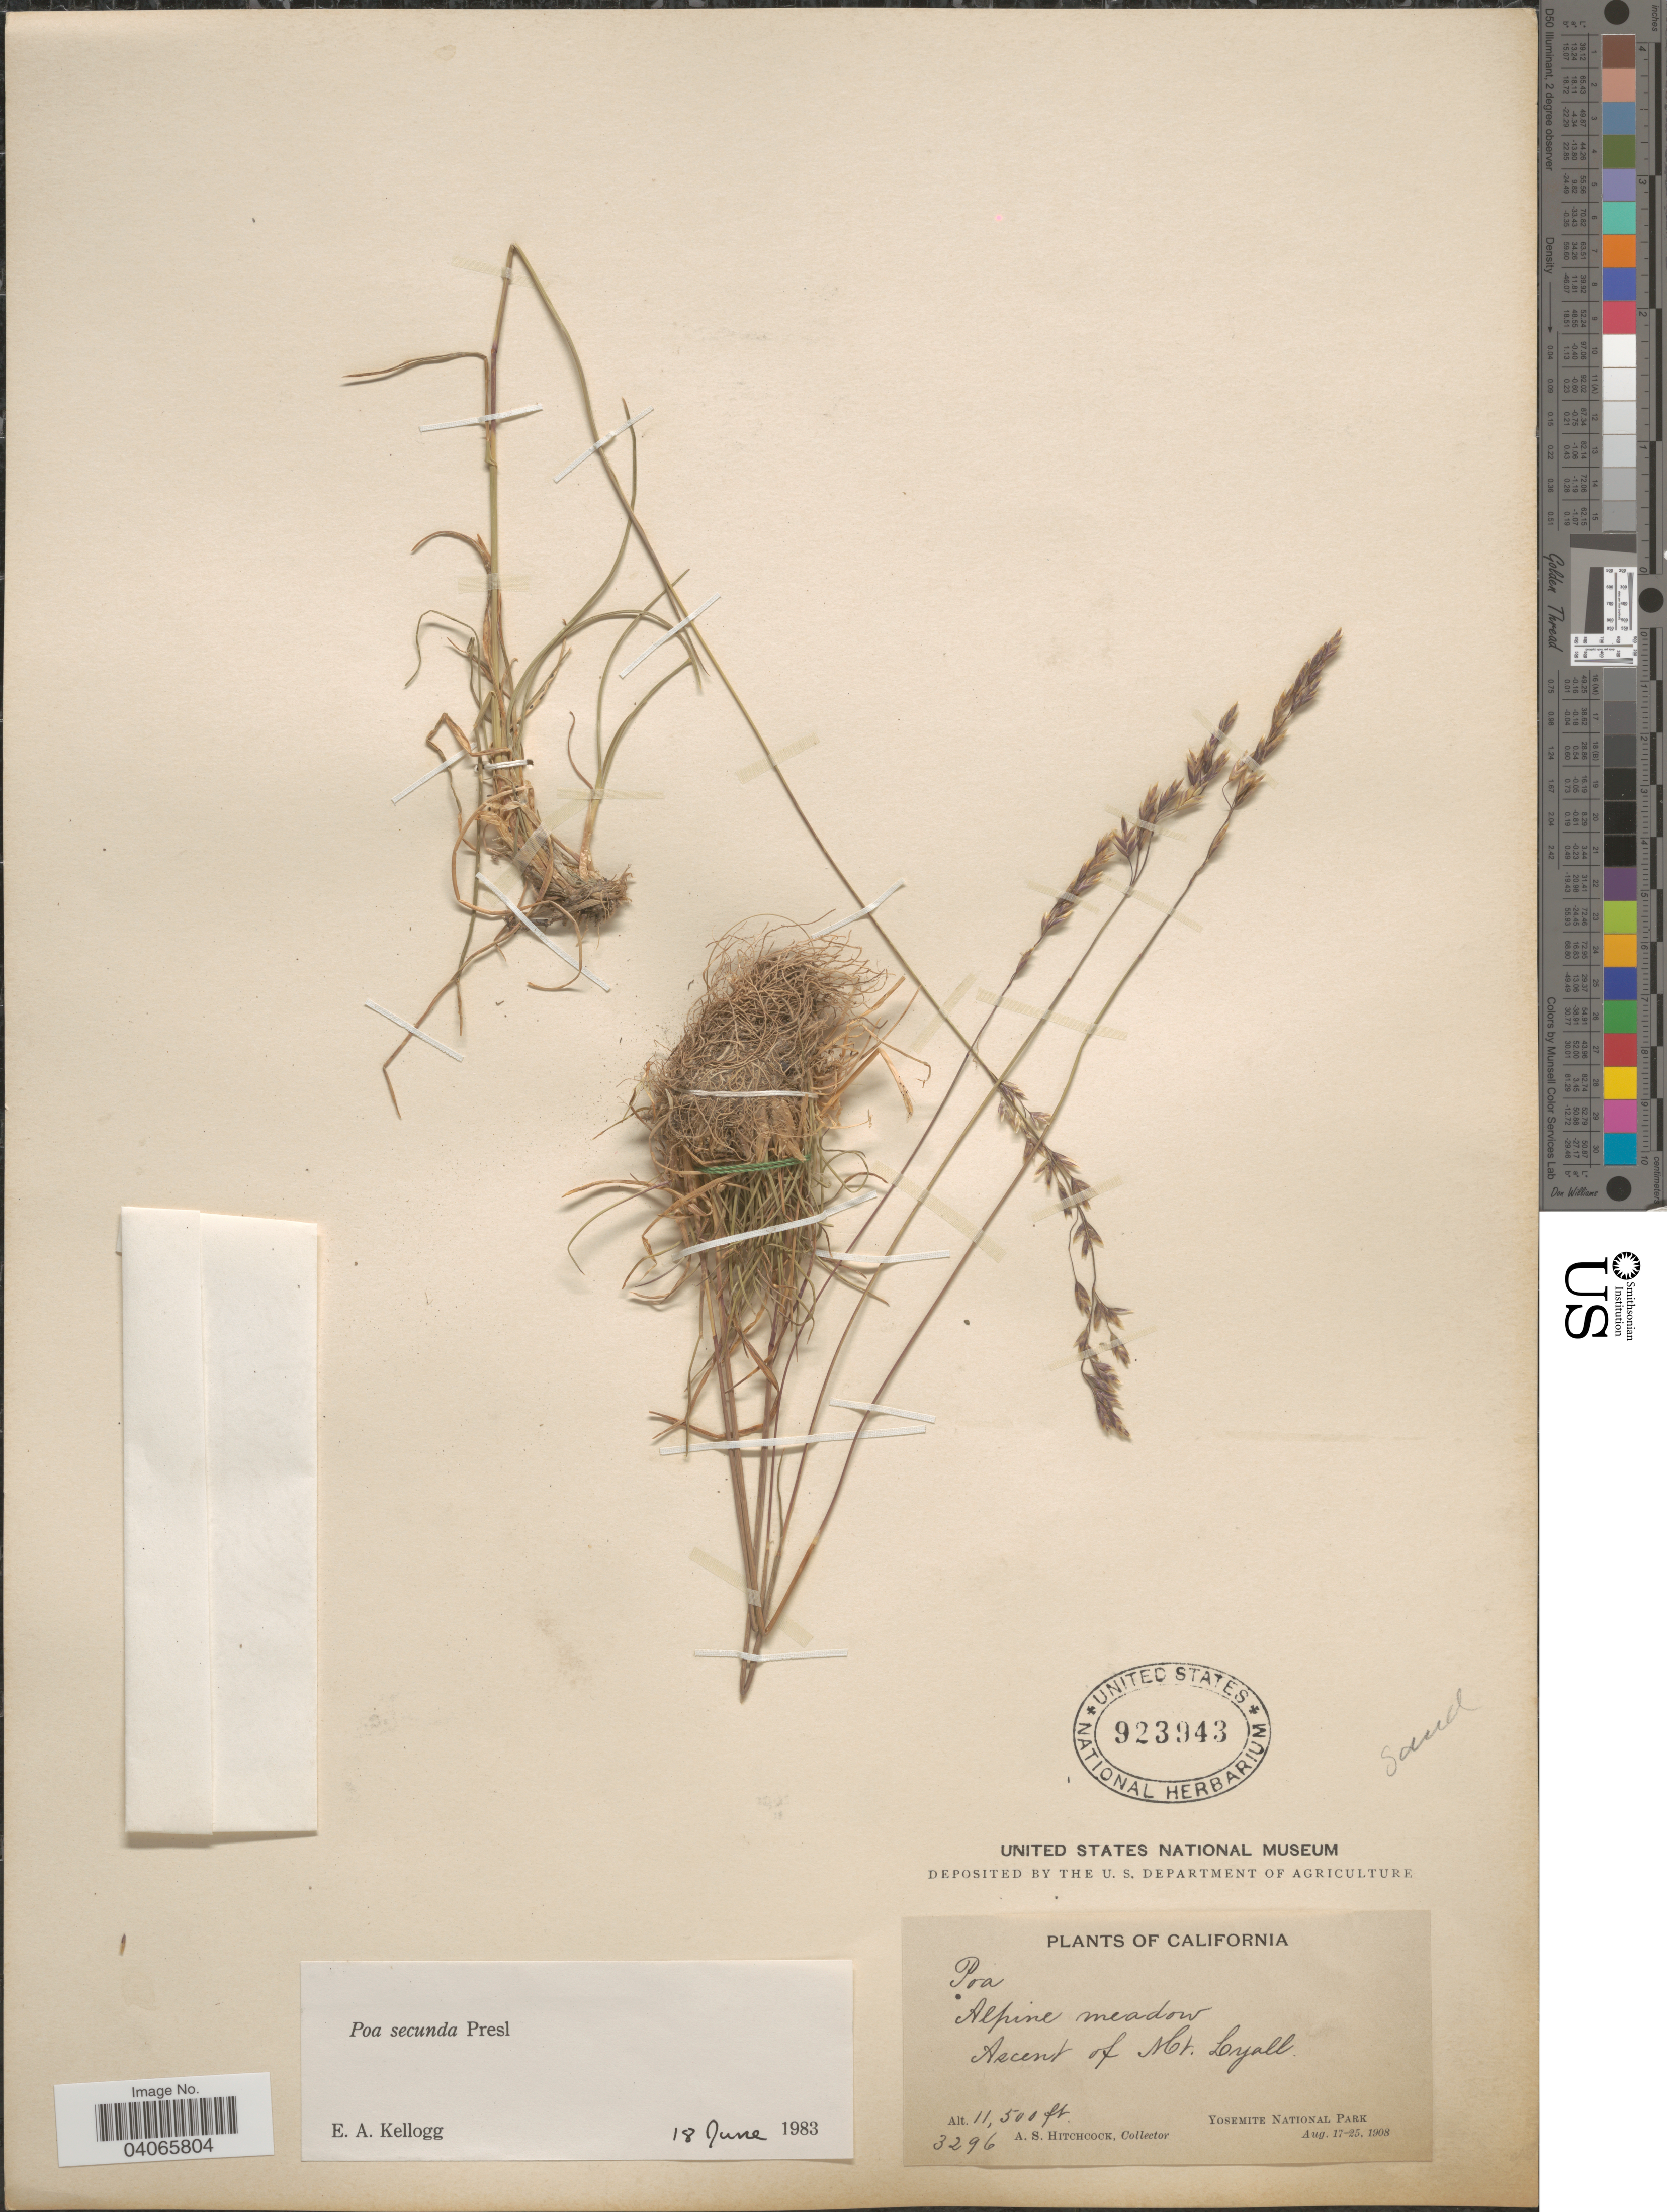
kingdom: Plantae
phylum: Tracheophyta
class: Liliopsida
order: Poales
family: Poaceae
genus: Poa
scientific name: Poa secunda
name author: J. Presl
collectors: A. S. Hitchcock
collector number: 3296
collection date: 1908-08-17/1908-08-25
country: United States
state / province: California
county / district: Mariposa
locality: Alpine meadow. Ascent of Mt. Lyall. Yosemite National Park.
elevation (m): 3505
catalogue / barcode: US 923943